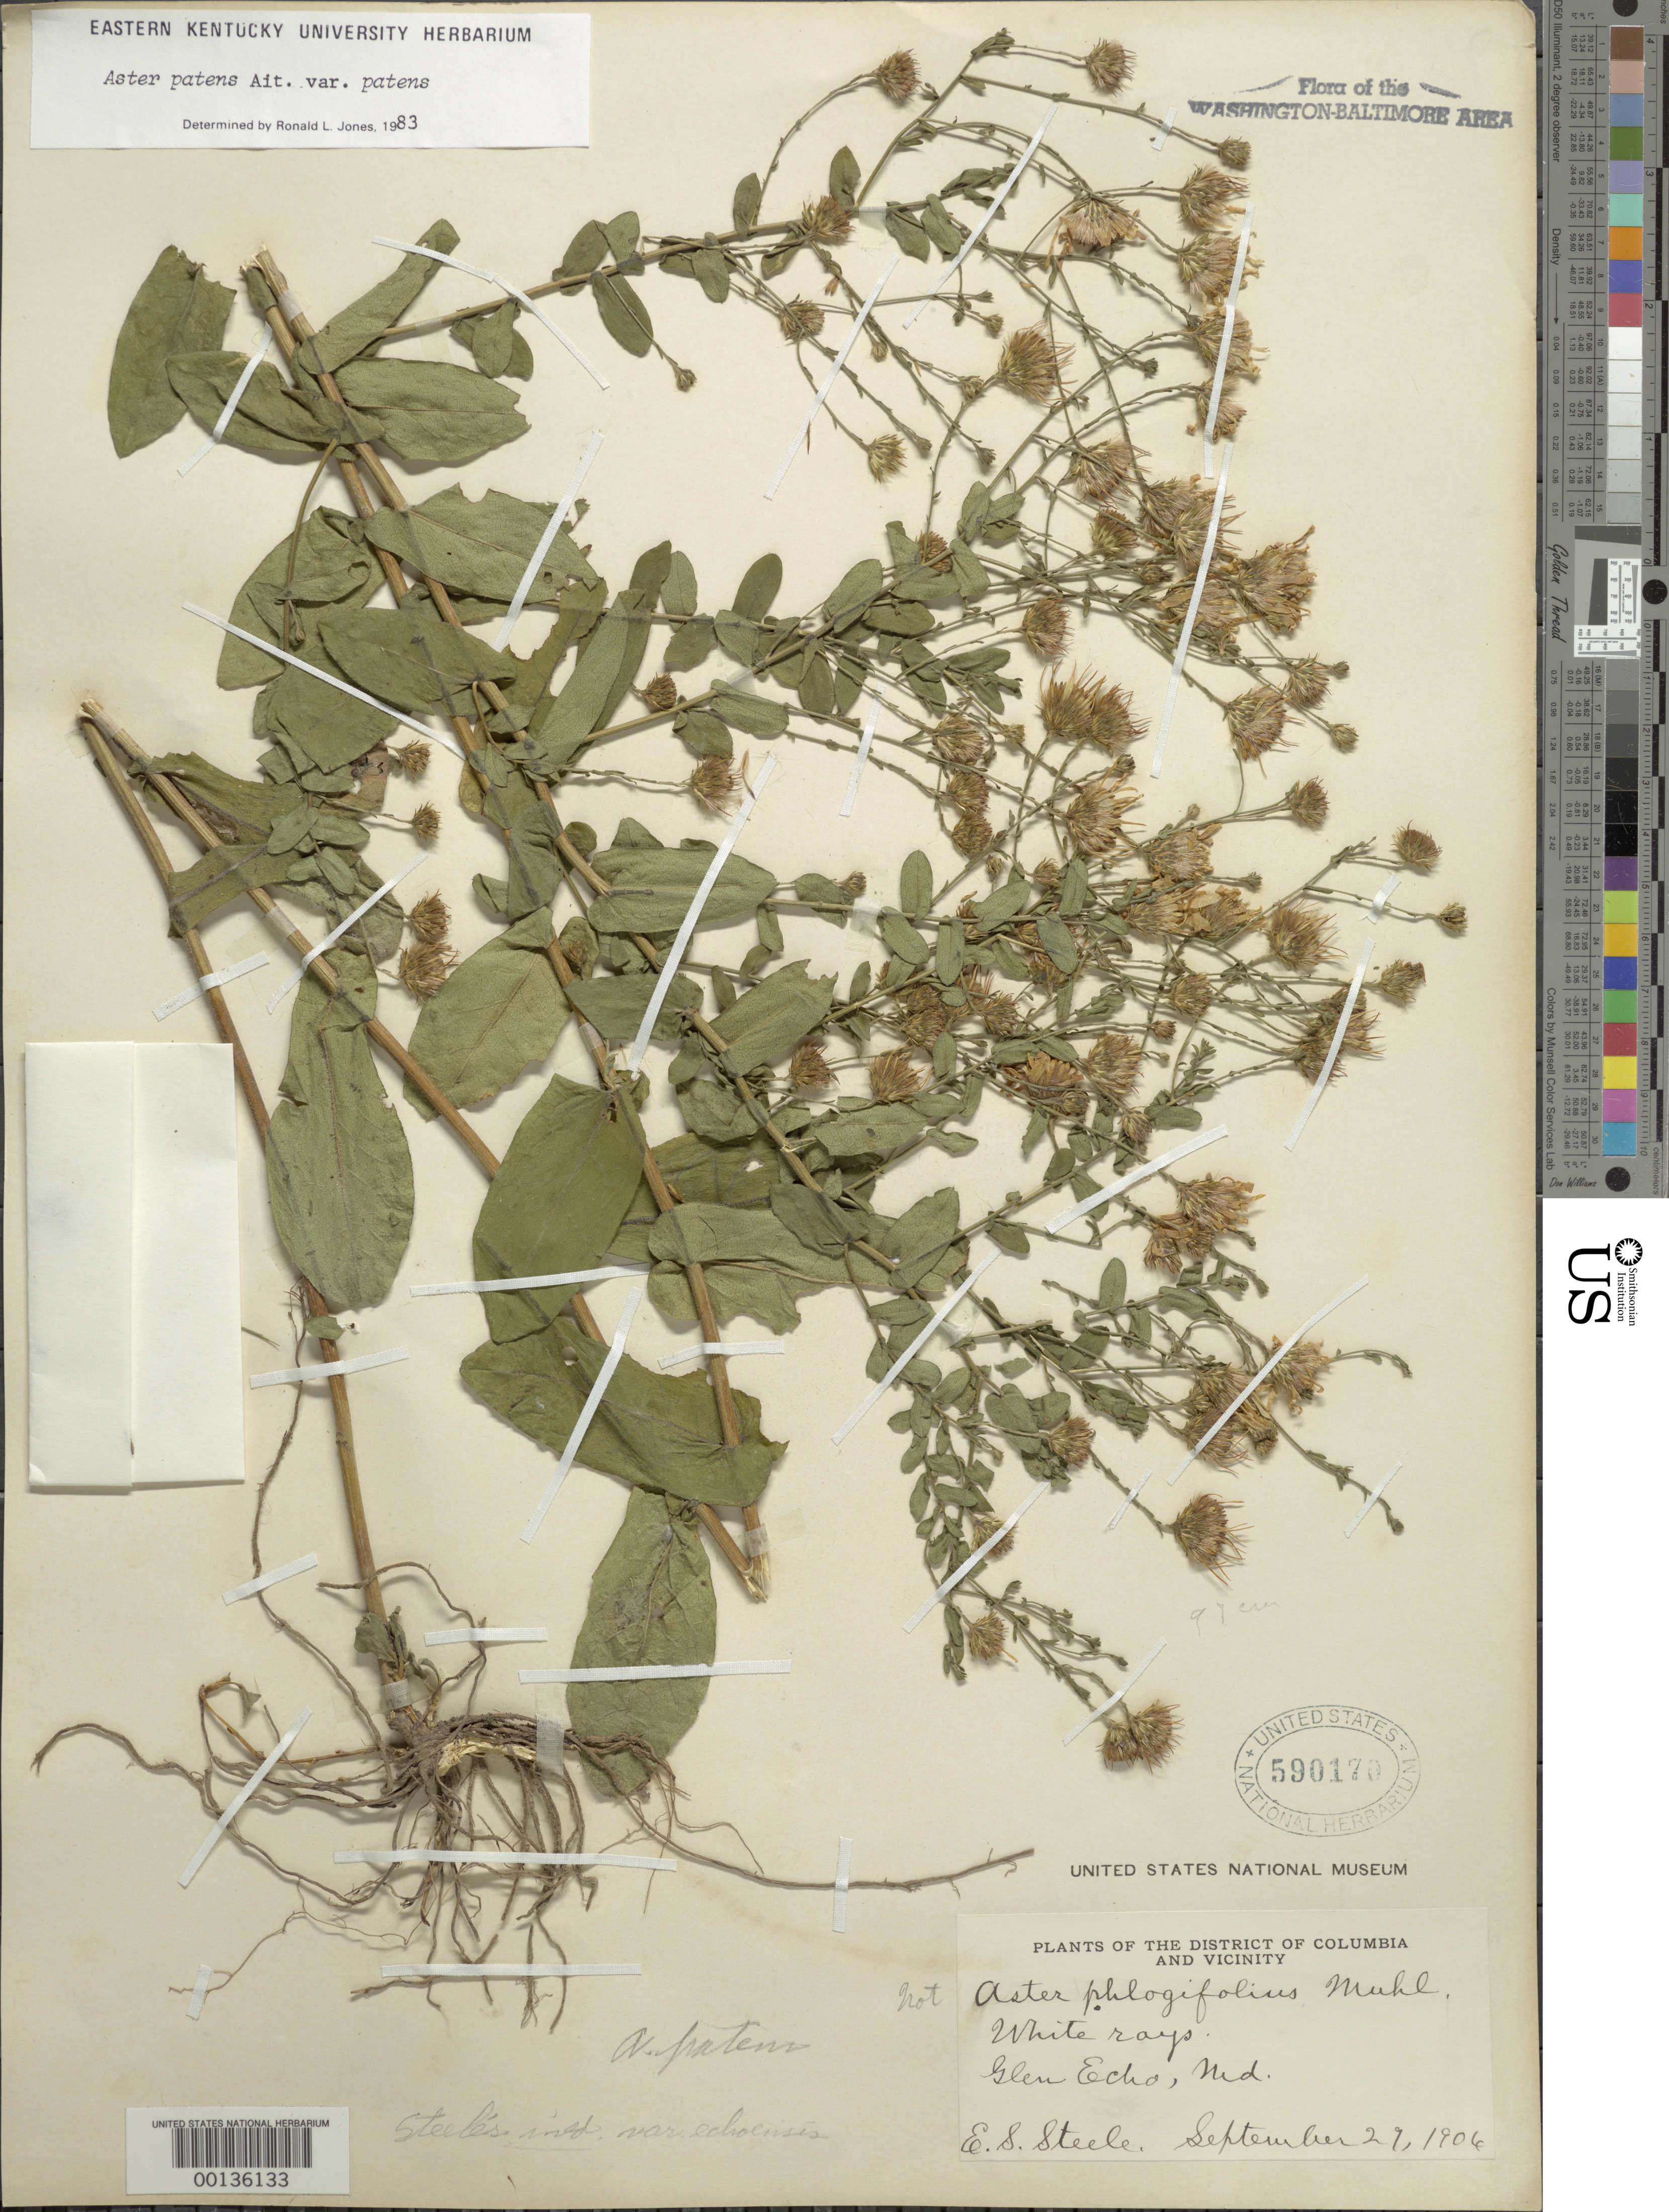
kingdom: Plantae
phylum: Tracheophyta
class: Magnoliopsida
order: Asterales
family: Asteraceae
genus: Symphyotrichum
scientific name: Symphyotrichum patens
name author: (Aiton) G.L. Nesom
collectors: E. Steele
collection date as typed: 29 Sep 1906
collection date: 1906-09-29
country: United States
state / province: Maryland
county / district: Montgomery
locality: Glen Echo C. & O. Canal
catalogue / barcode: US 590170